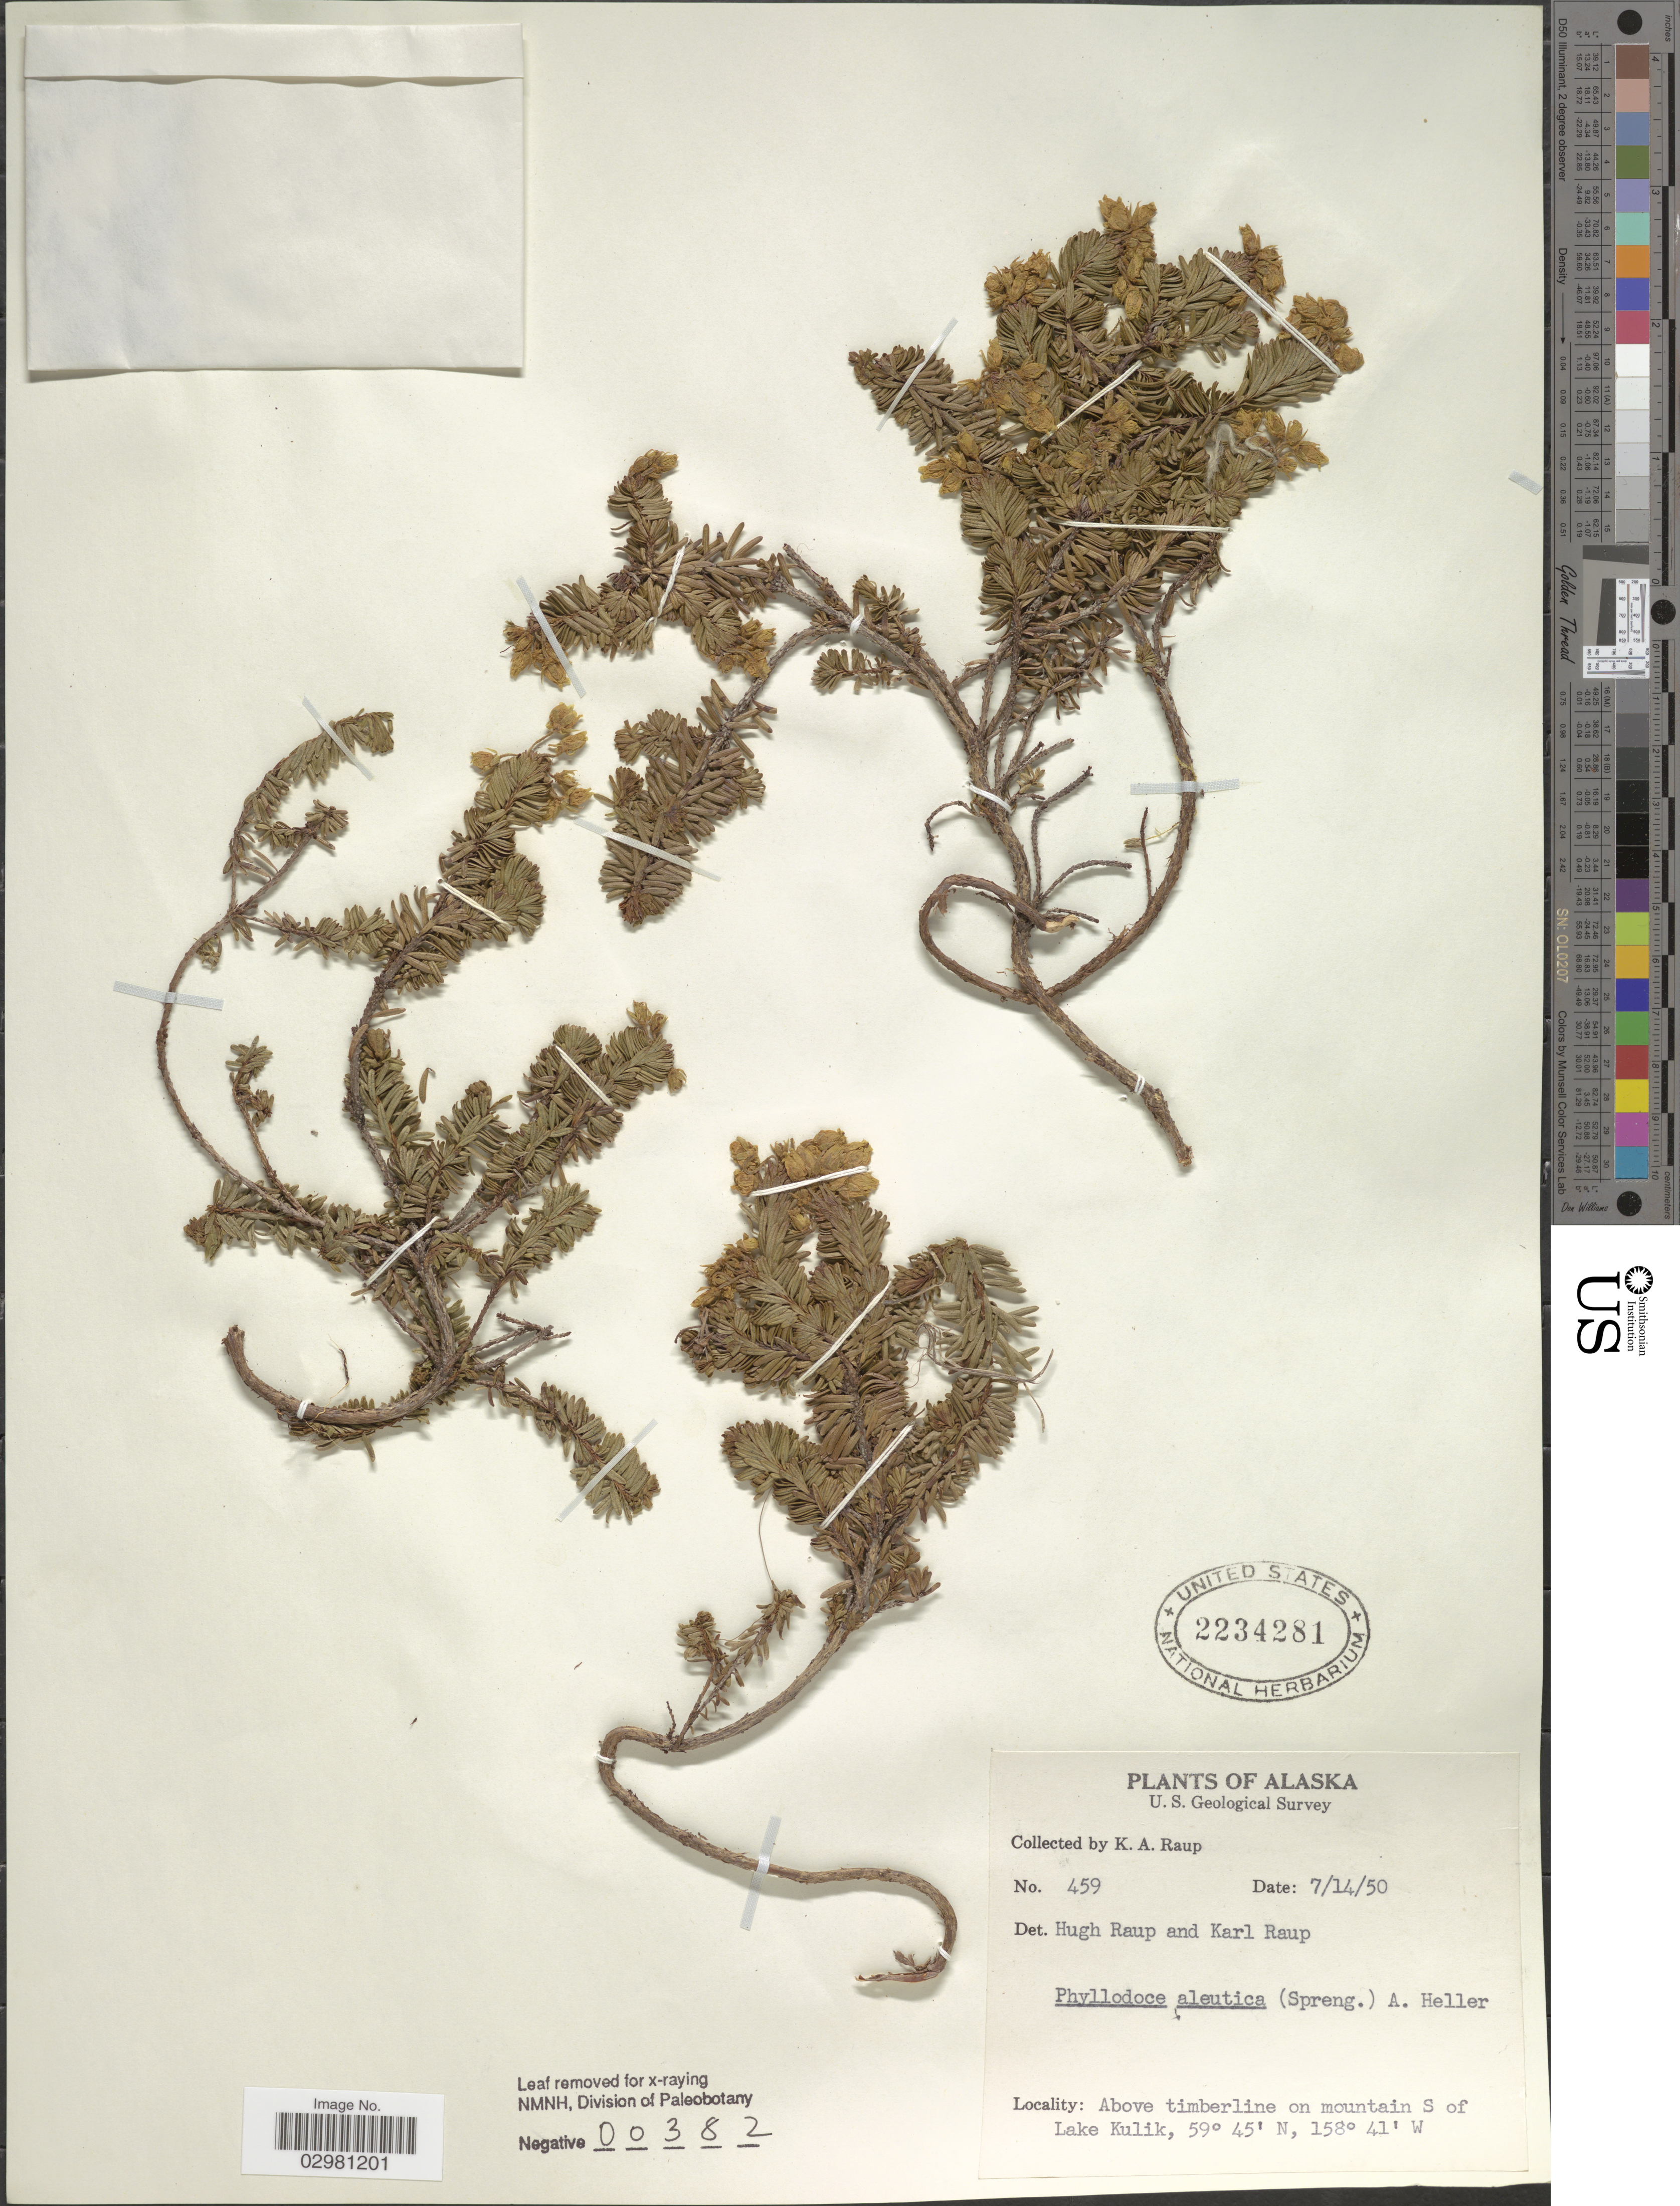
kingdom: Plantae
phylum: Tracheophyta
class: Magnoliopsida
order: Ericales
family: Ericaceae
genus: Phyllodoce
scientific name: Phyllodoce aleutica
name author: (Spreng.) A. Heller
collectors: K. Raup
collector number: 459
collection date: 1950-07-14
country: United States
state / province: Alaska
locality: Above timberline on mountain S of Lake Kulik.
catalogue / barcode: US 2234281